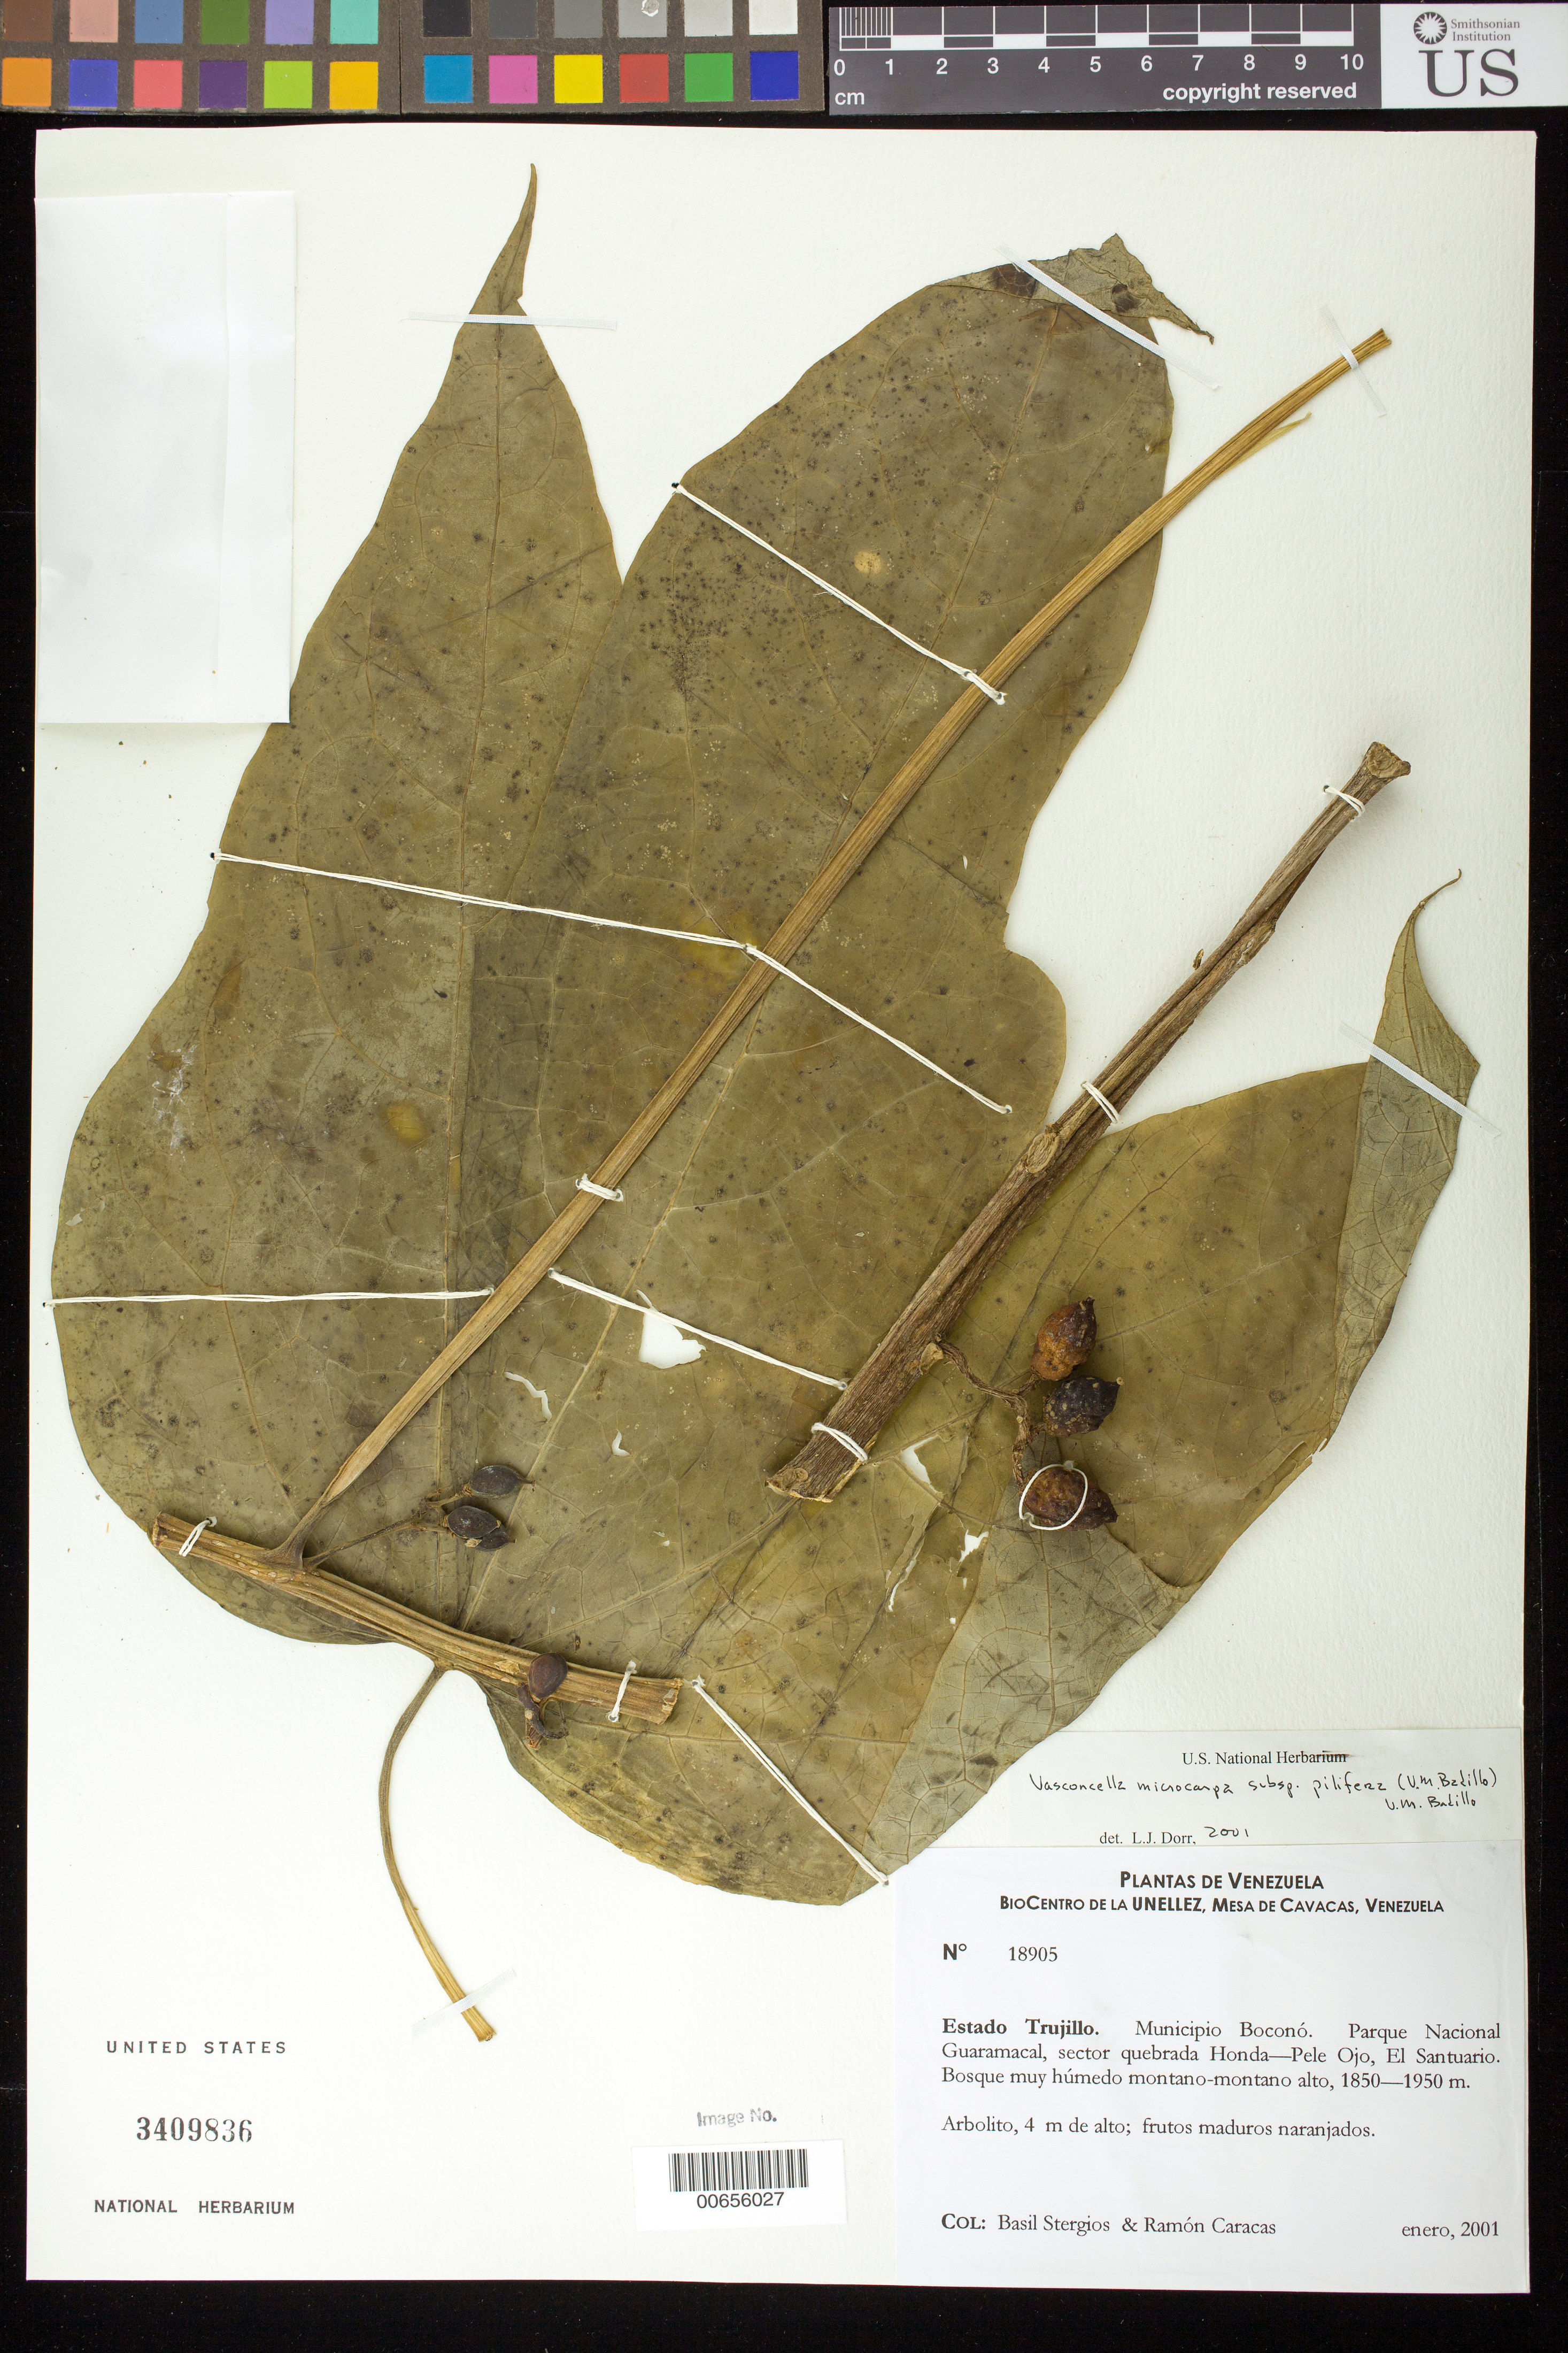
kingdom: Plantae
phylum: Tracheophyta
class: Magnoliopsida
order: Brassicales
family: Caricaceae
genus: Vasconcellea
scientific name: Vasconcellea microcarpa subsp. pilifera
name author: (V.M. Badillo) V.M. Badillo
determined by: Dorr, L. J., (BOT), Smithsonian Institution - National Museum of Natural History (UNITED STATES)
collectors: B. G. Stergios & R. Caracas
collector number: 18905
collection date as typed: Jan 2001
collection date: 2001-01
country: Venezuela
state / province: Trujillo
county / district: Boconó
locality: Parque Nacional Guaramacal, sector quebrada Honda-Pele Ojo, El Santuario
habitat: Bosque muy húmedo montano-montano alto.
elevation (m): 1850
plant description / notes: CTES, PORT, US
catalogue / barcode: US 3409836